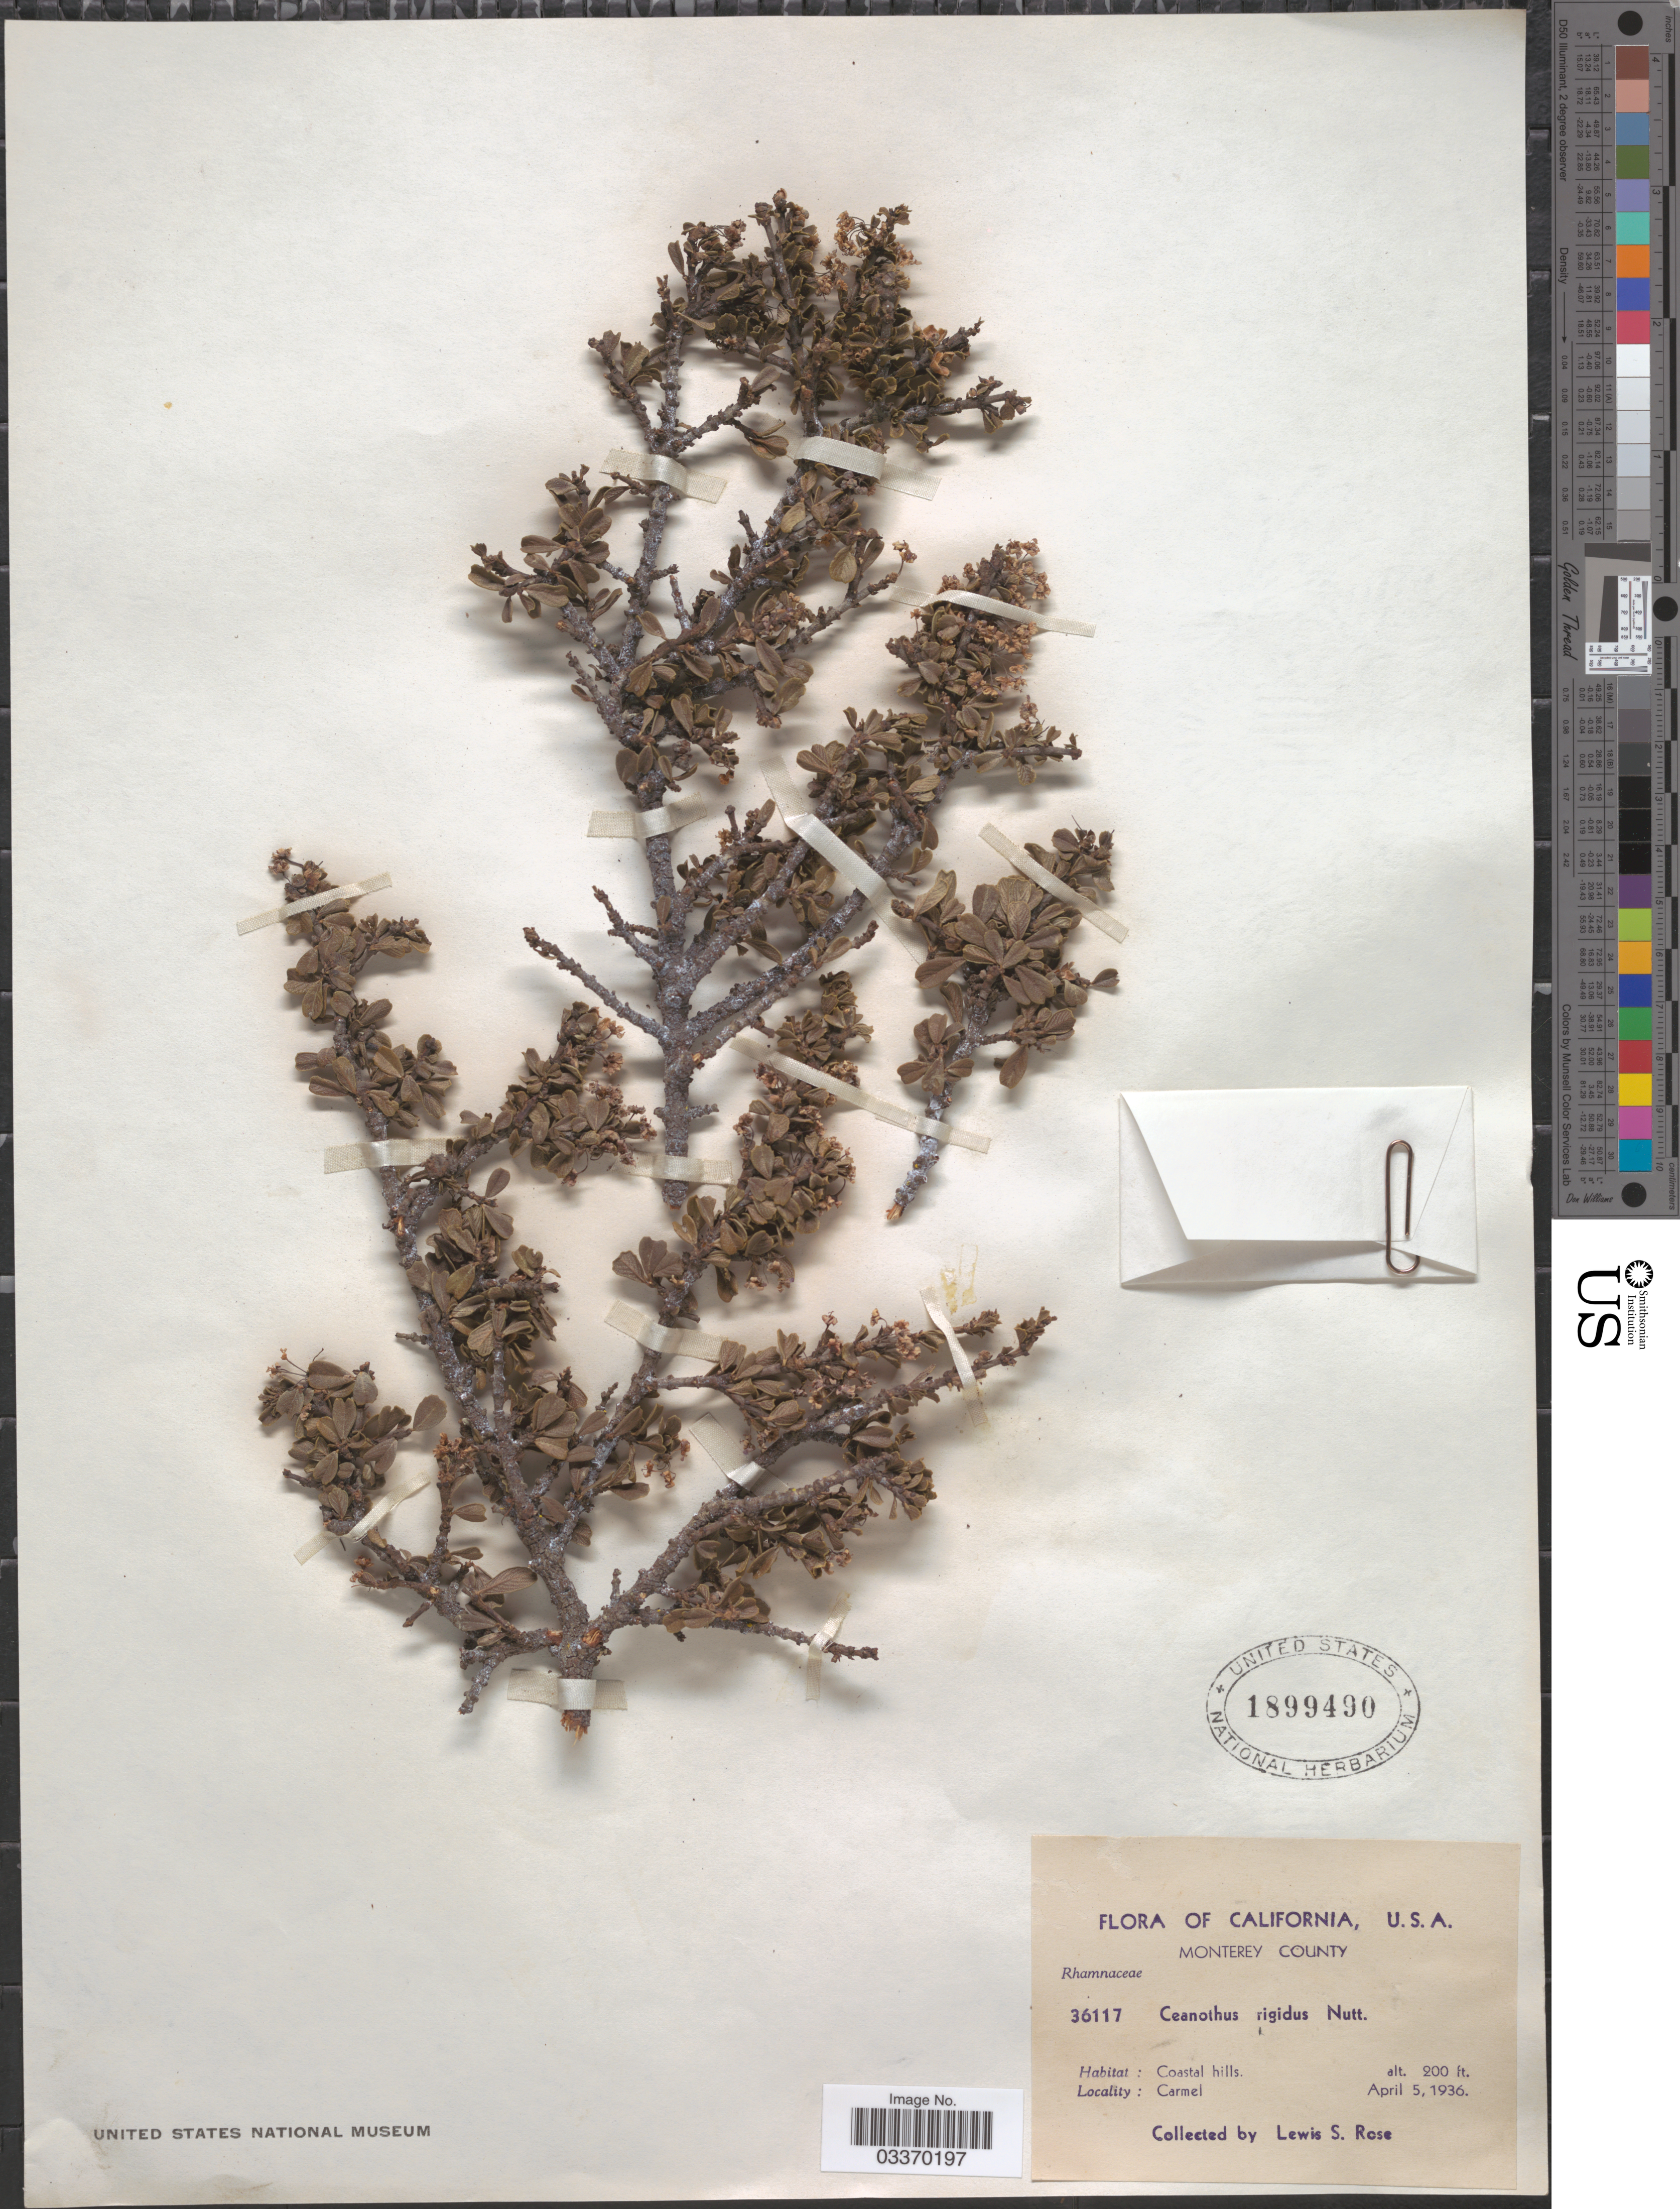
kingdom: Plantae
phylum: Tracheophyta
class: Magnoliopsida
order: Rosales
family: Rhamnaceae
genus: Ceanothus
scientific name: Ceanothus rigidus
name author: Nutt.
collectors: L. S. Rose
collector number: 36117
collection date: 1936-04-05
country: United States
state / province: California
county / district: Monterey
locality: Monterey County, Coastal hills, Carmel.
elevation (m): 61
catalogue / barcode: US 1899490